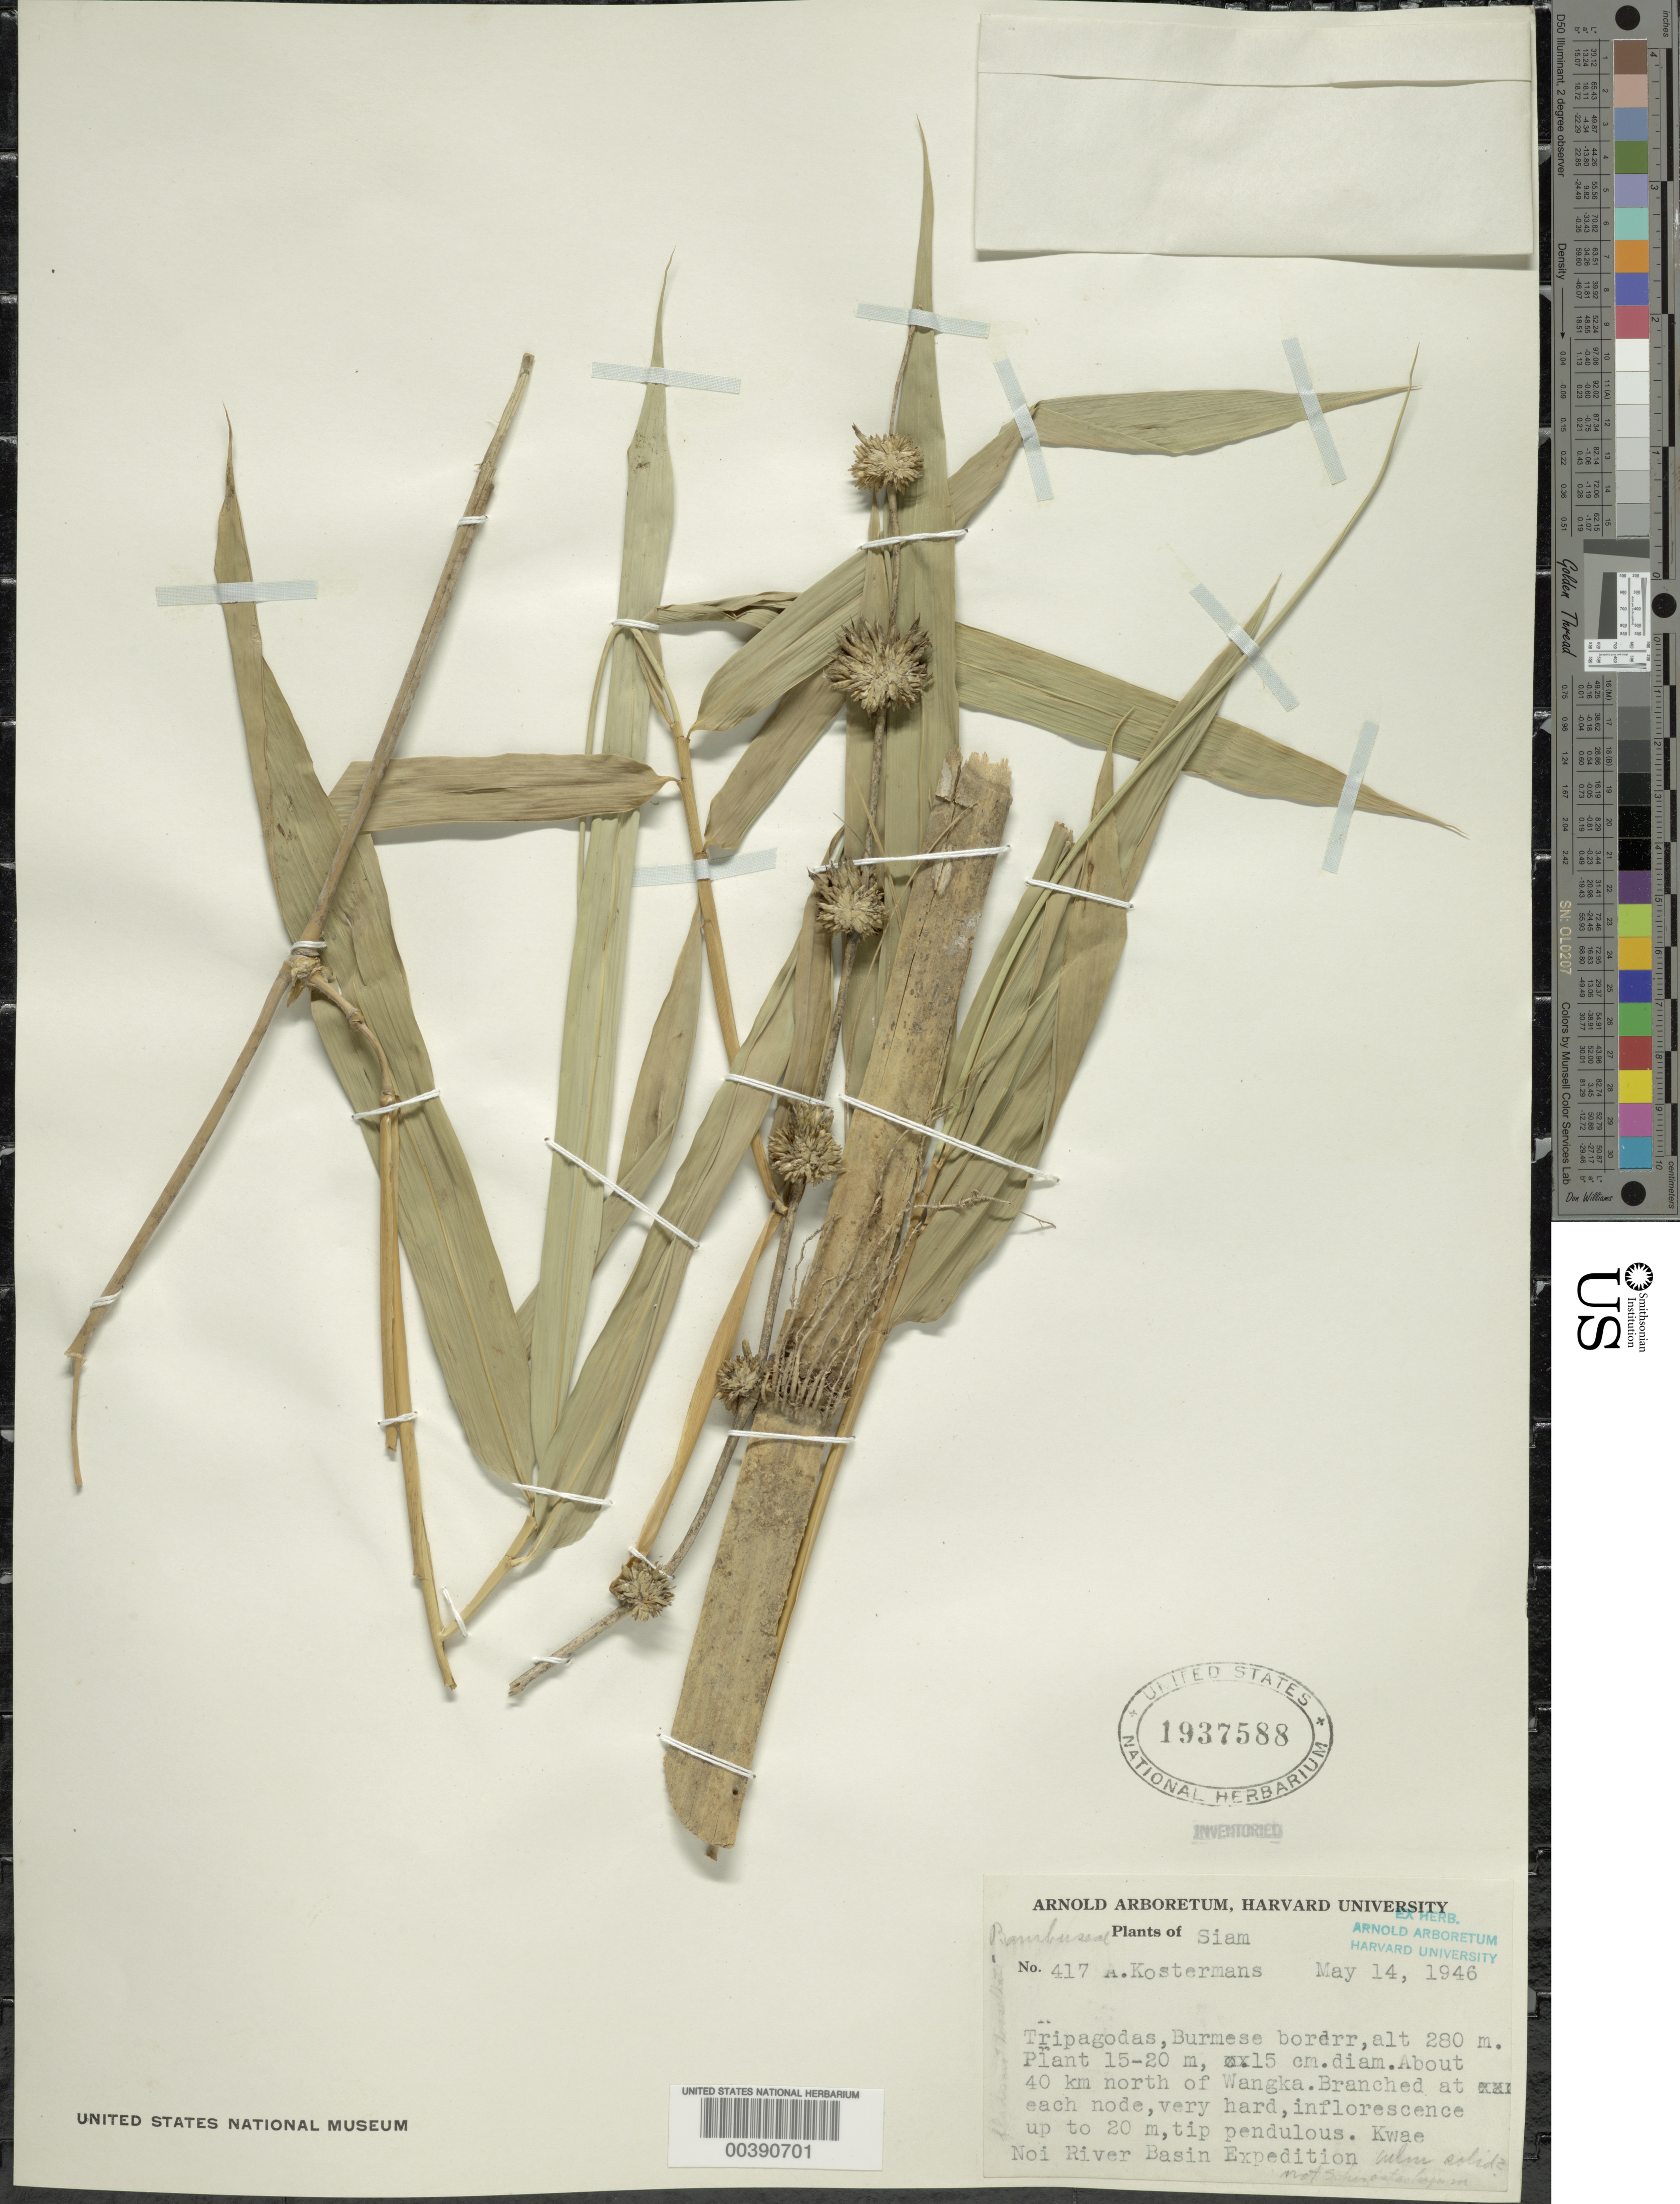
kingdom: Plantae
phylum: Tracheophyta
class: Liliopsida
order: Poales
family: Poaceae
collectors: A. J. G. Kostermans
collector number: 417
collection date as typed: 14 May 1946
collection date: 1946-05-14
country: Thailand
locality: Tripagodas, burmese border. n of wangka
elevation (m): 280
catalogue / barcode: US 1937588